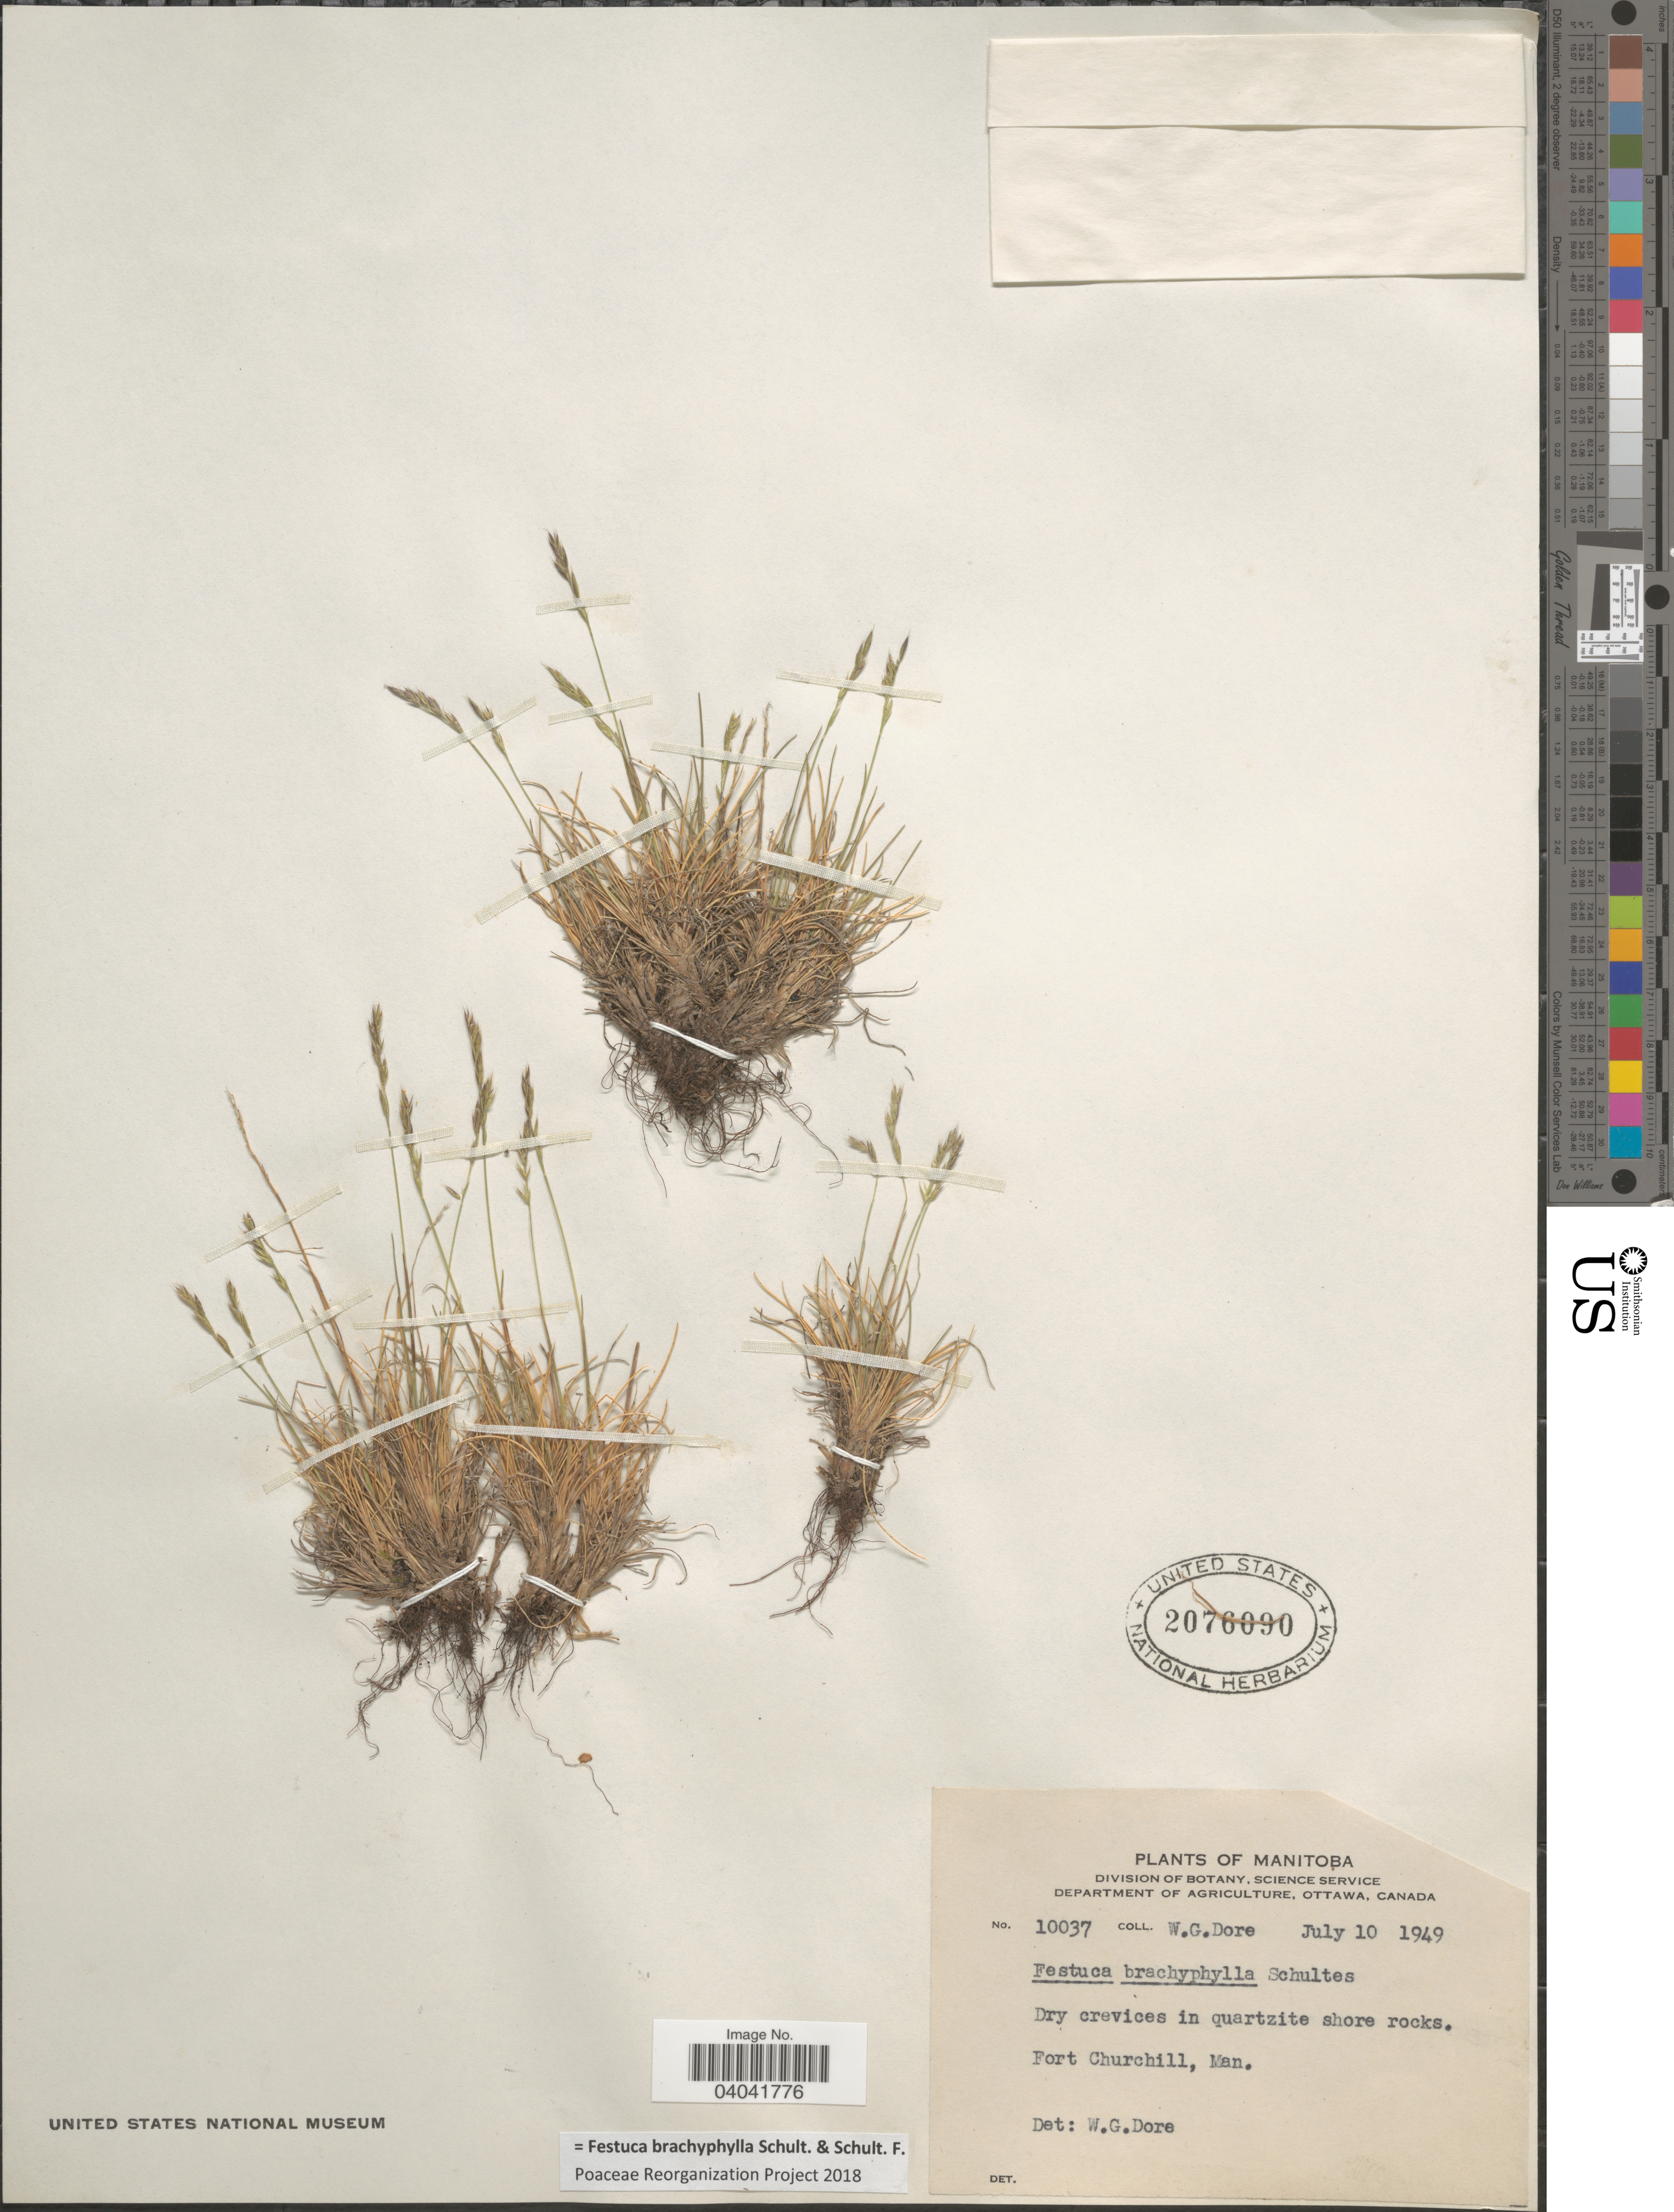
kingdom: Plantae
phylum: Tracheophyta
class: Liliopsida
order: Poales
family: Poaceae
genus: Festuca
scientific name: Festuca brachyphylla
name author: Schult. & Schult. f.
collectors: W. Dore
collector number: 10037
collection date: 1949-07-10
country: Canada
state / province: Manitoba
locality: Fort Churchill.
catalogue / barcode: US 2076090